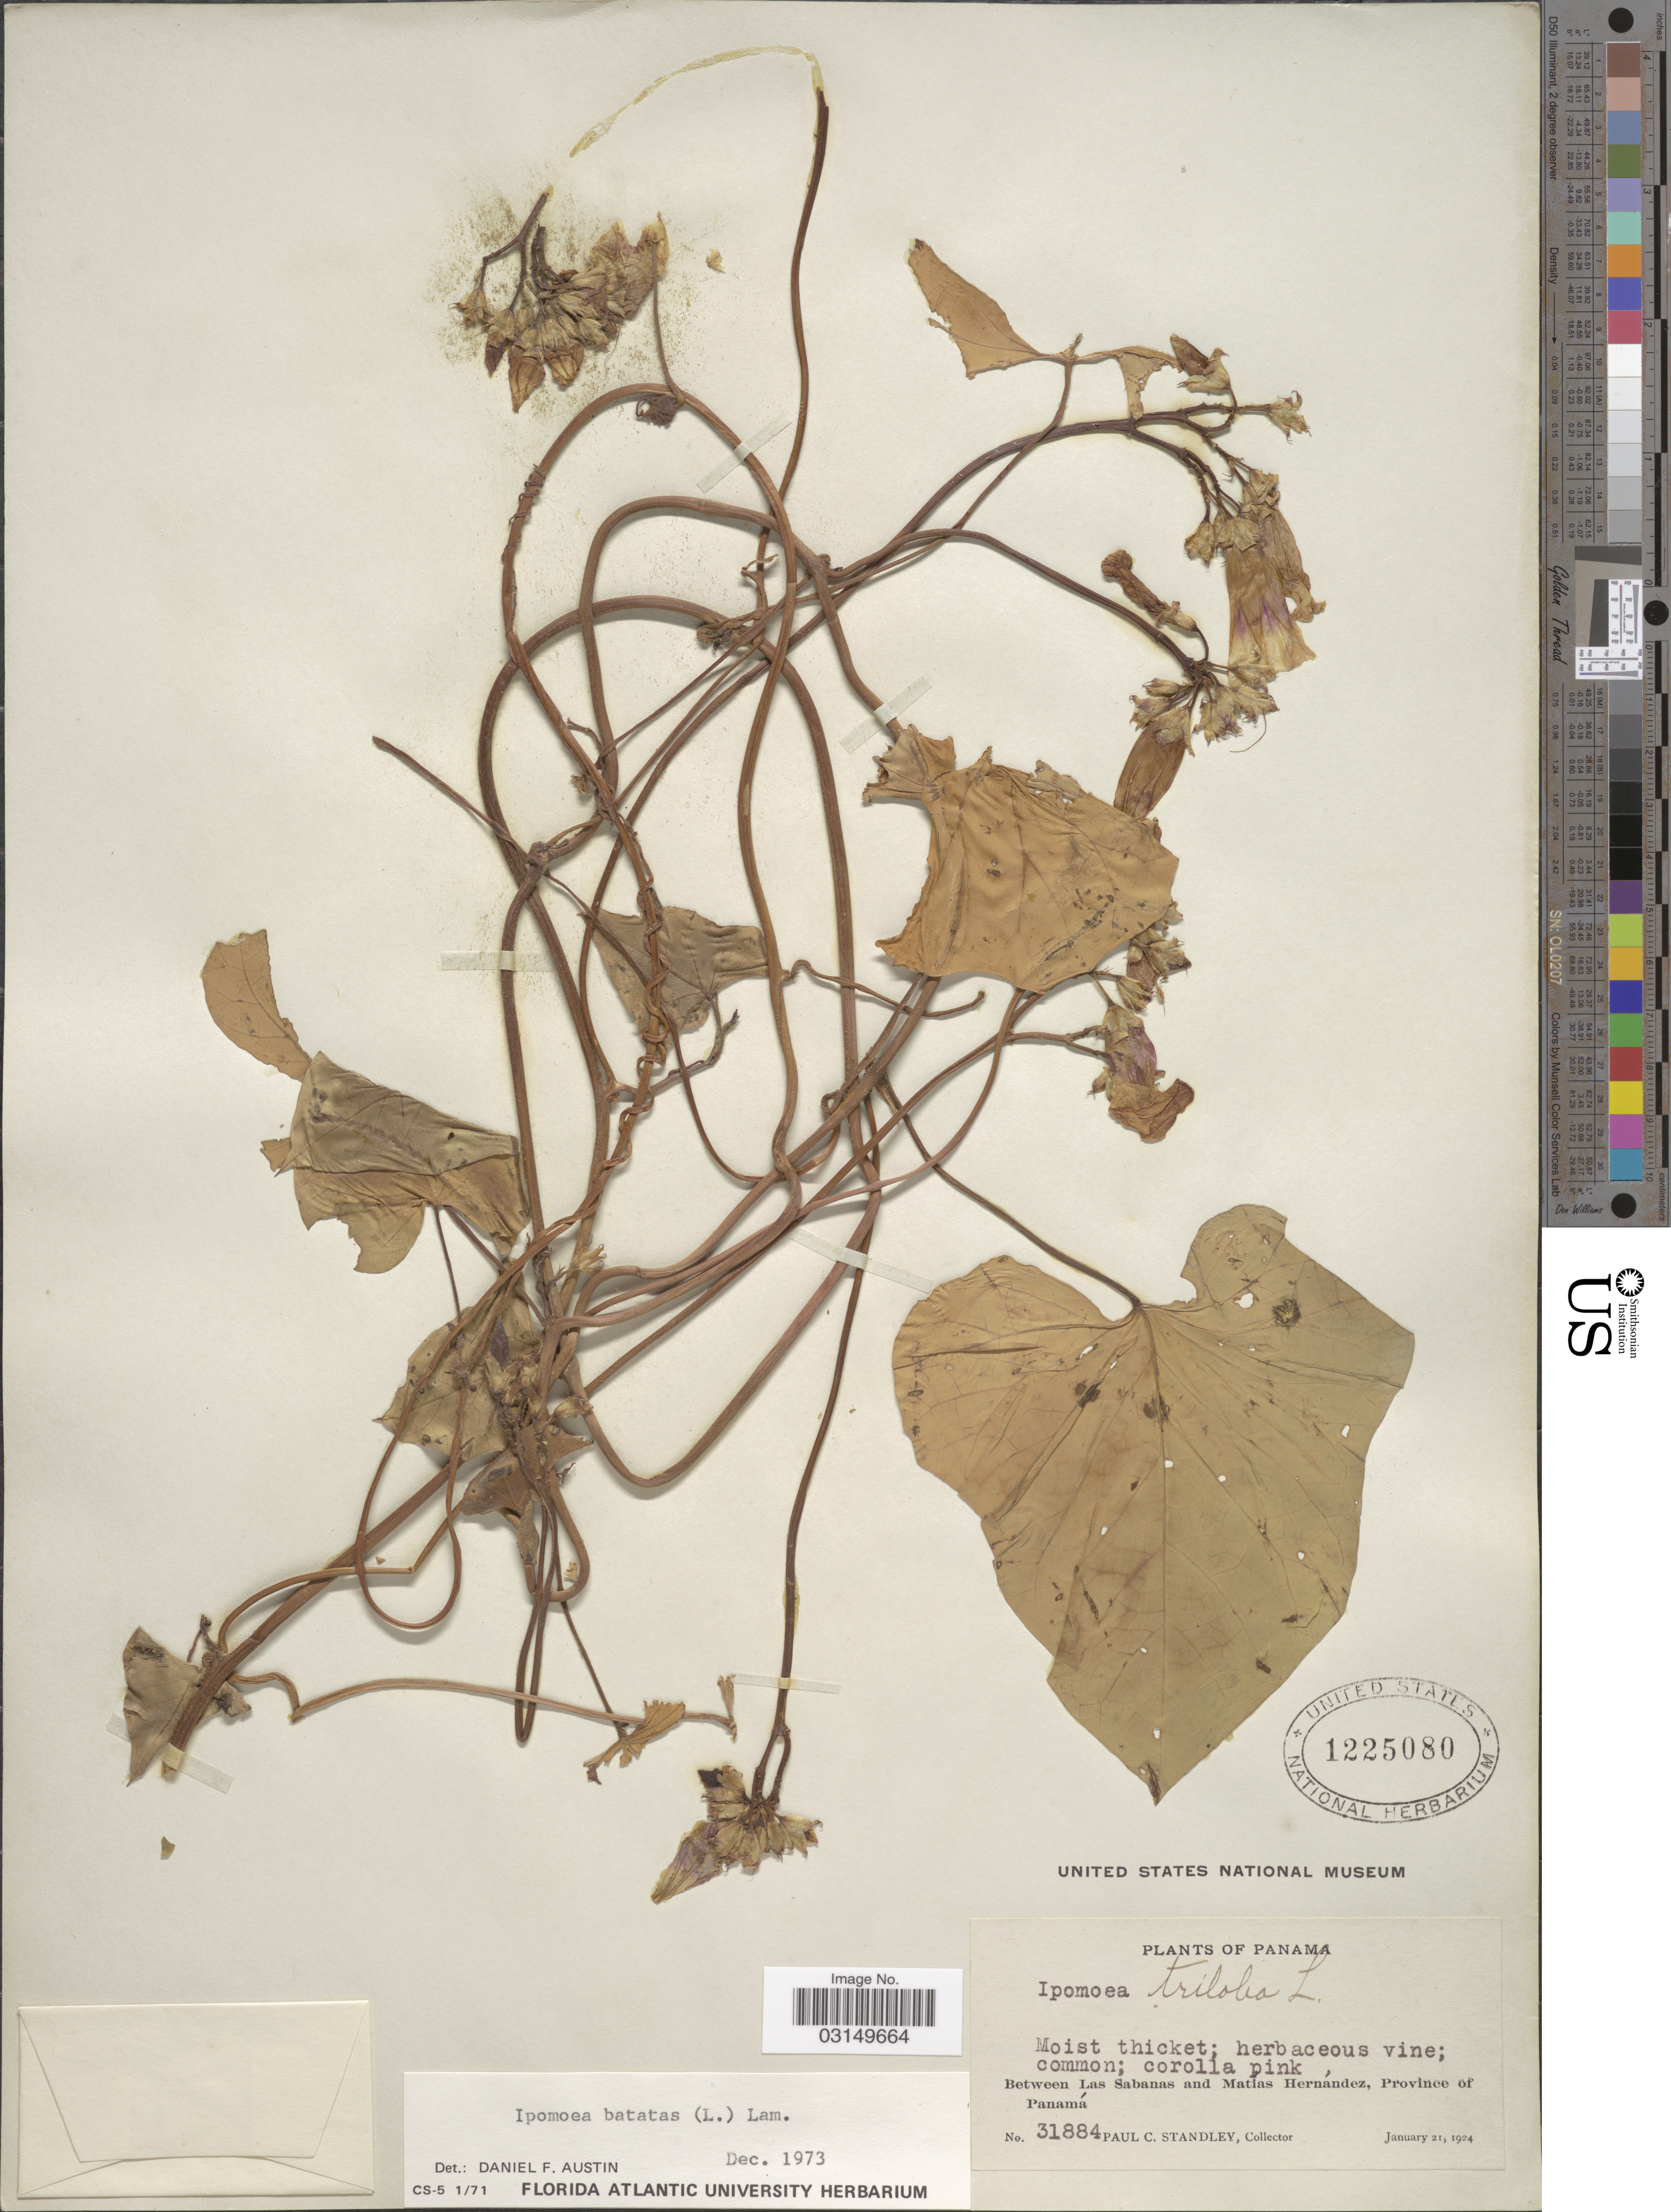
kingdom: Plantae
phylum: Tracheophyta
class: Magnoliopsida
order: Solanales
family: Convolvulaceae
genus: Ipomoea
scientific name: Ipomoea batatas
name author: (L.) Lam.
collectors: P. C. Standley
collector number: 31884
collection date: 1924-01-21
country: Panama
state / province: Panamá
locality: Between Las Sabanas and Matías Hernández.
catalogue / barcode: US 1225080